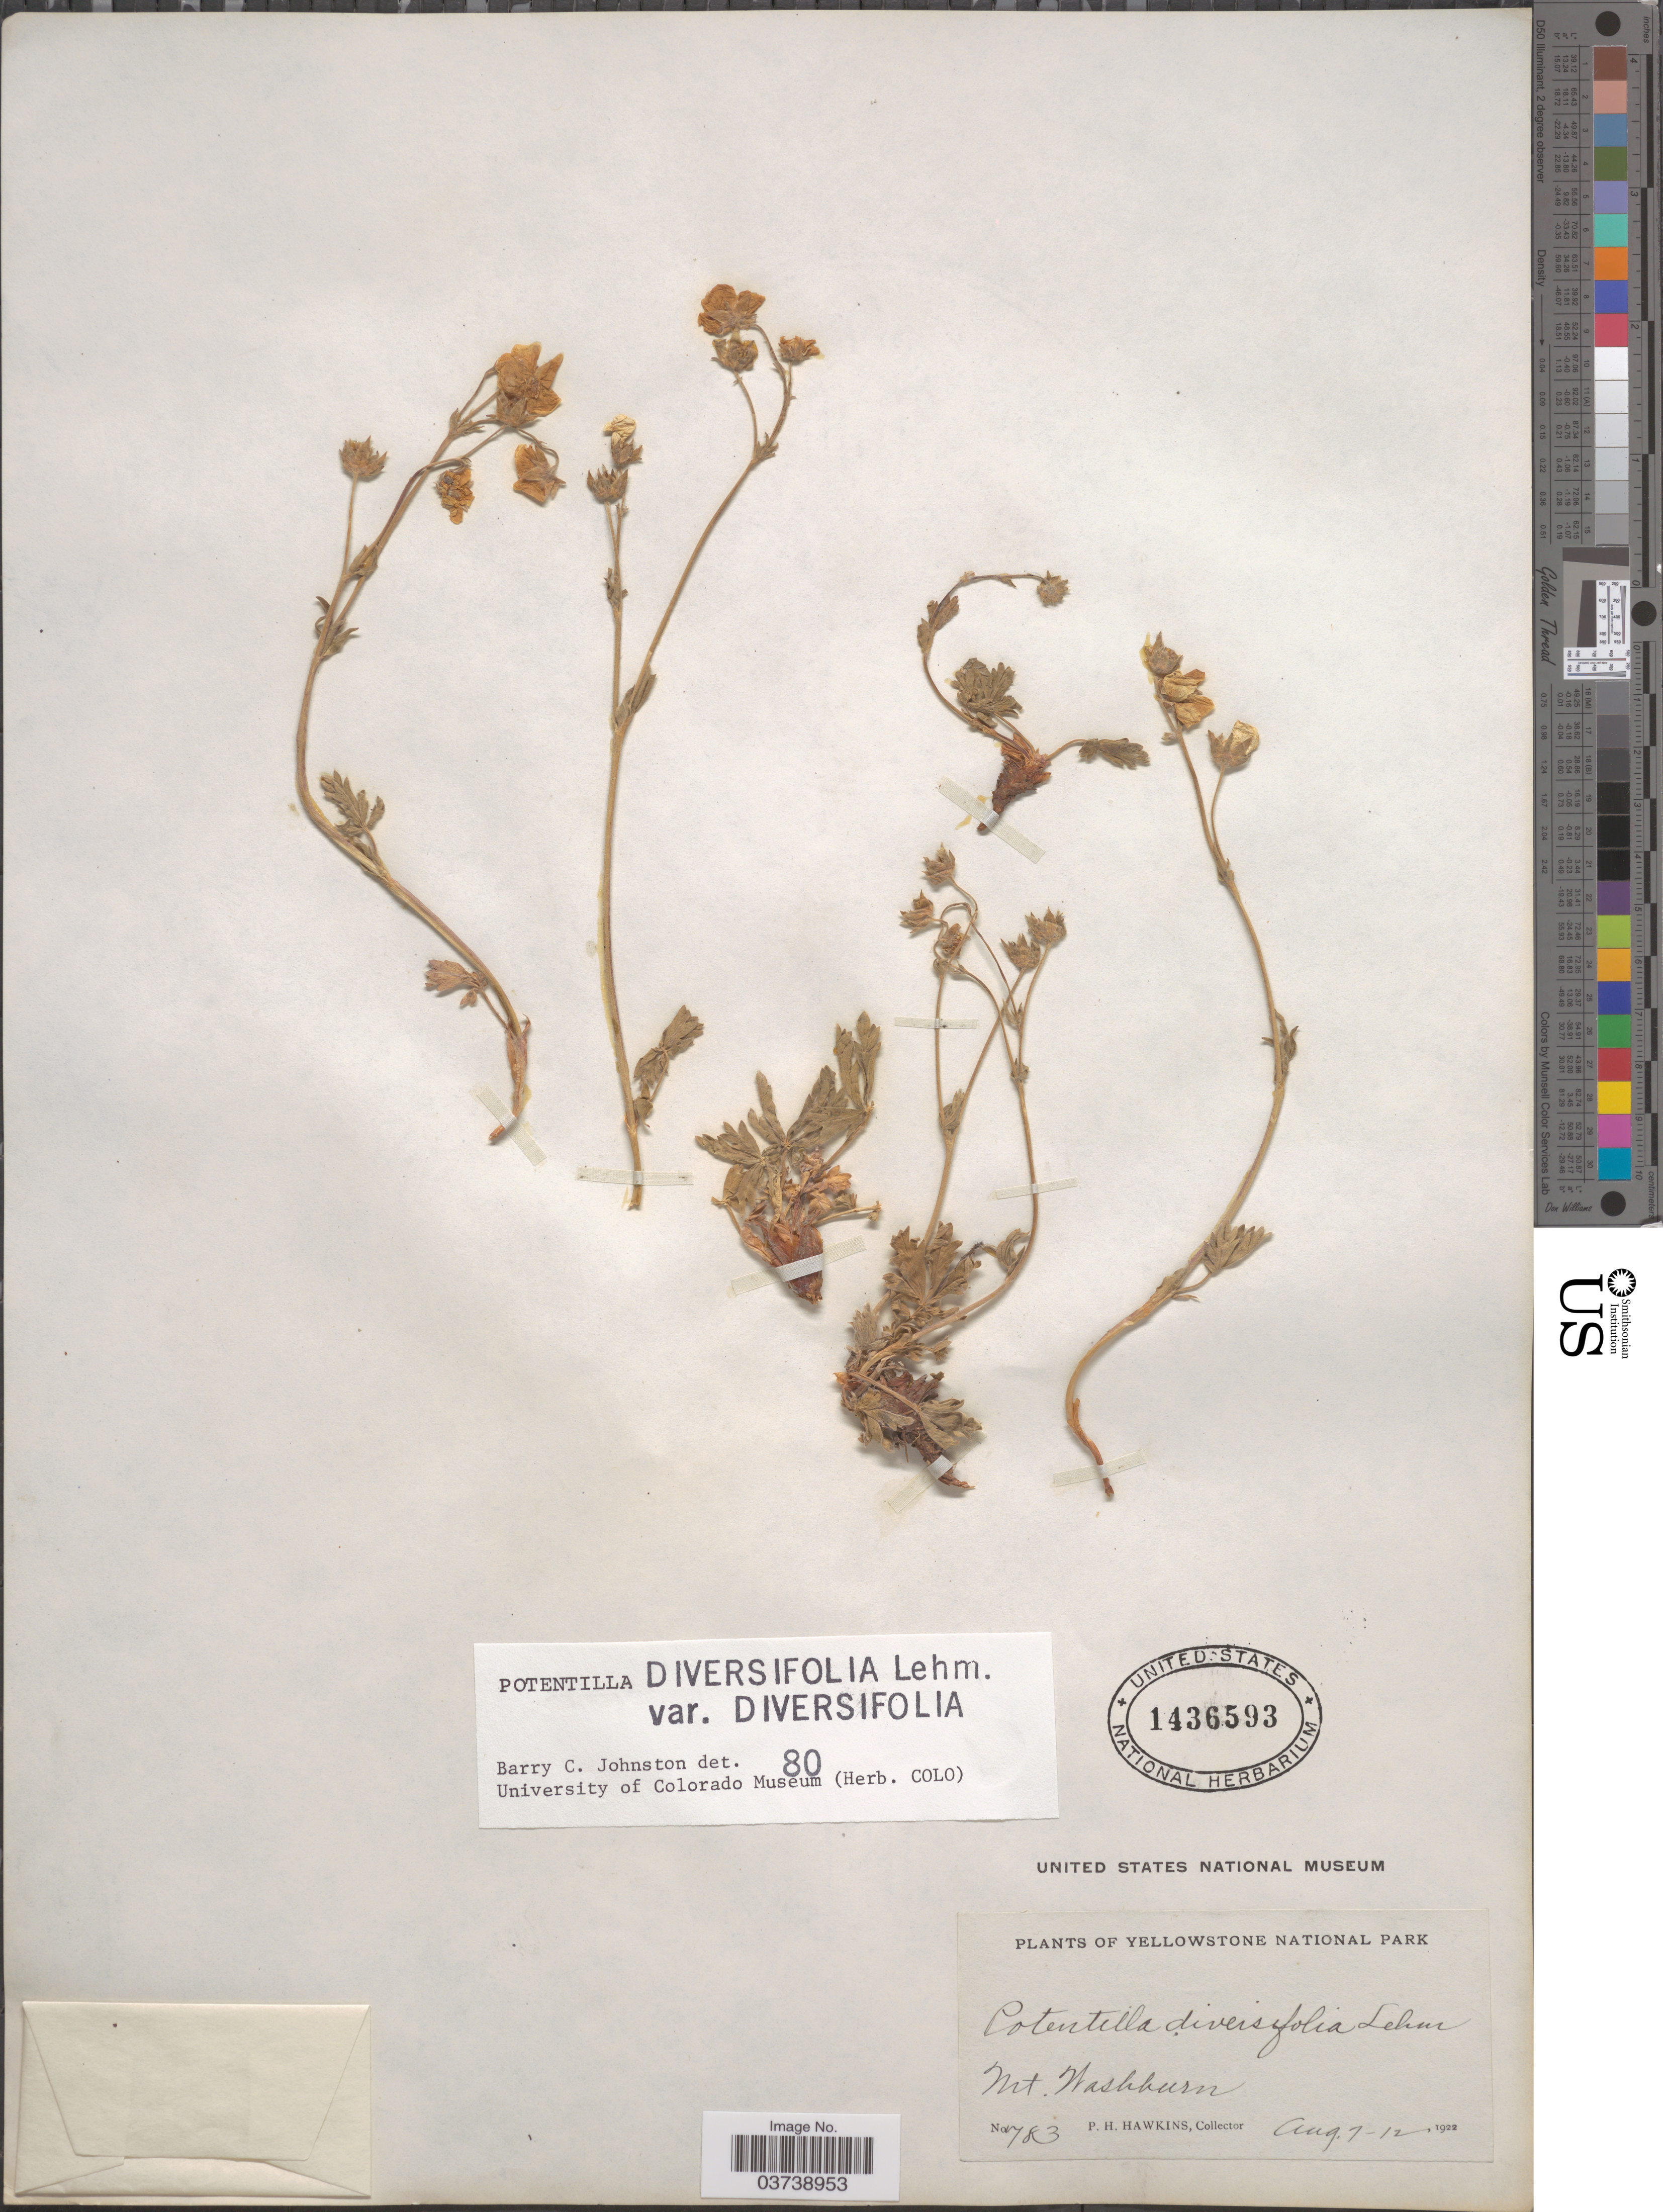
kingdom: Plantae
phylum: Tracheophyta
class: Magnoliopsida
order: Rosales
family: Rosaceae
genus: Potentilla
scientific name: Potentilla diversifolia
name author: Lehm.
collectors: P. Hawkins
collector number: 783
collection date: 1922-08-07/1922-08-12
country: United States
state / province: Wyoming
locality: Yellowstone National Park. Mt. Washburn.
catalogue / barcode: US 1436593